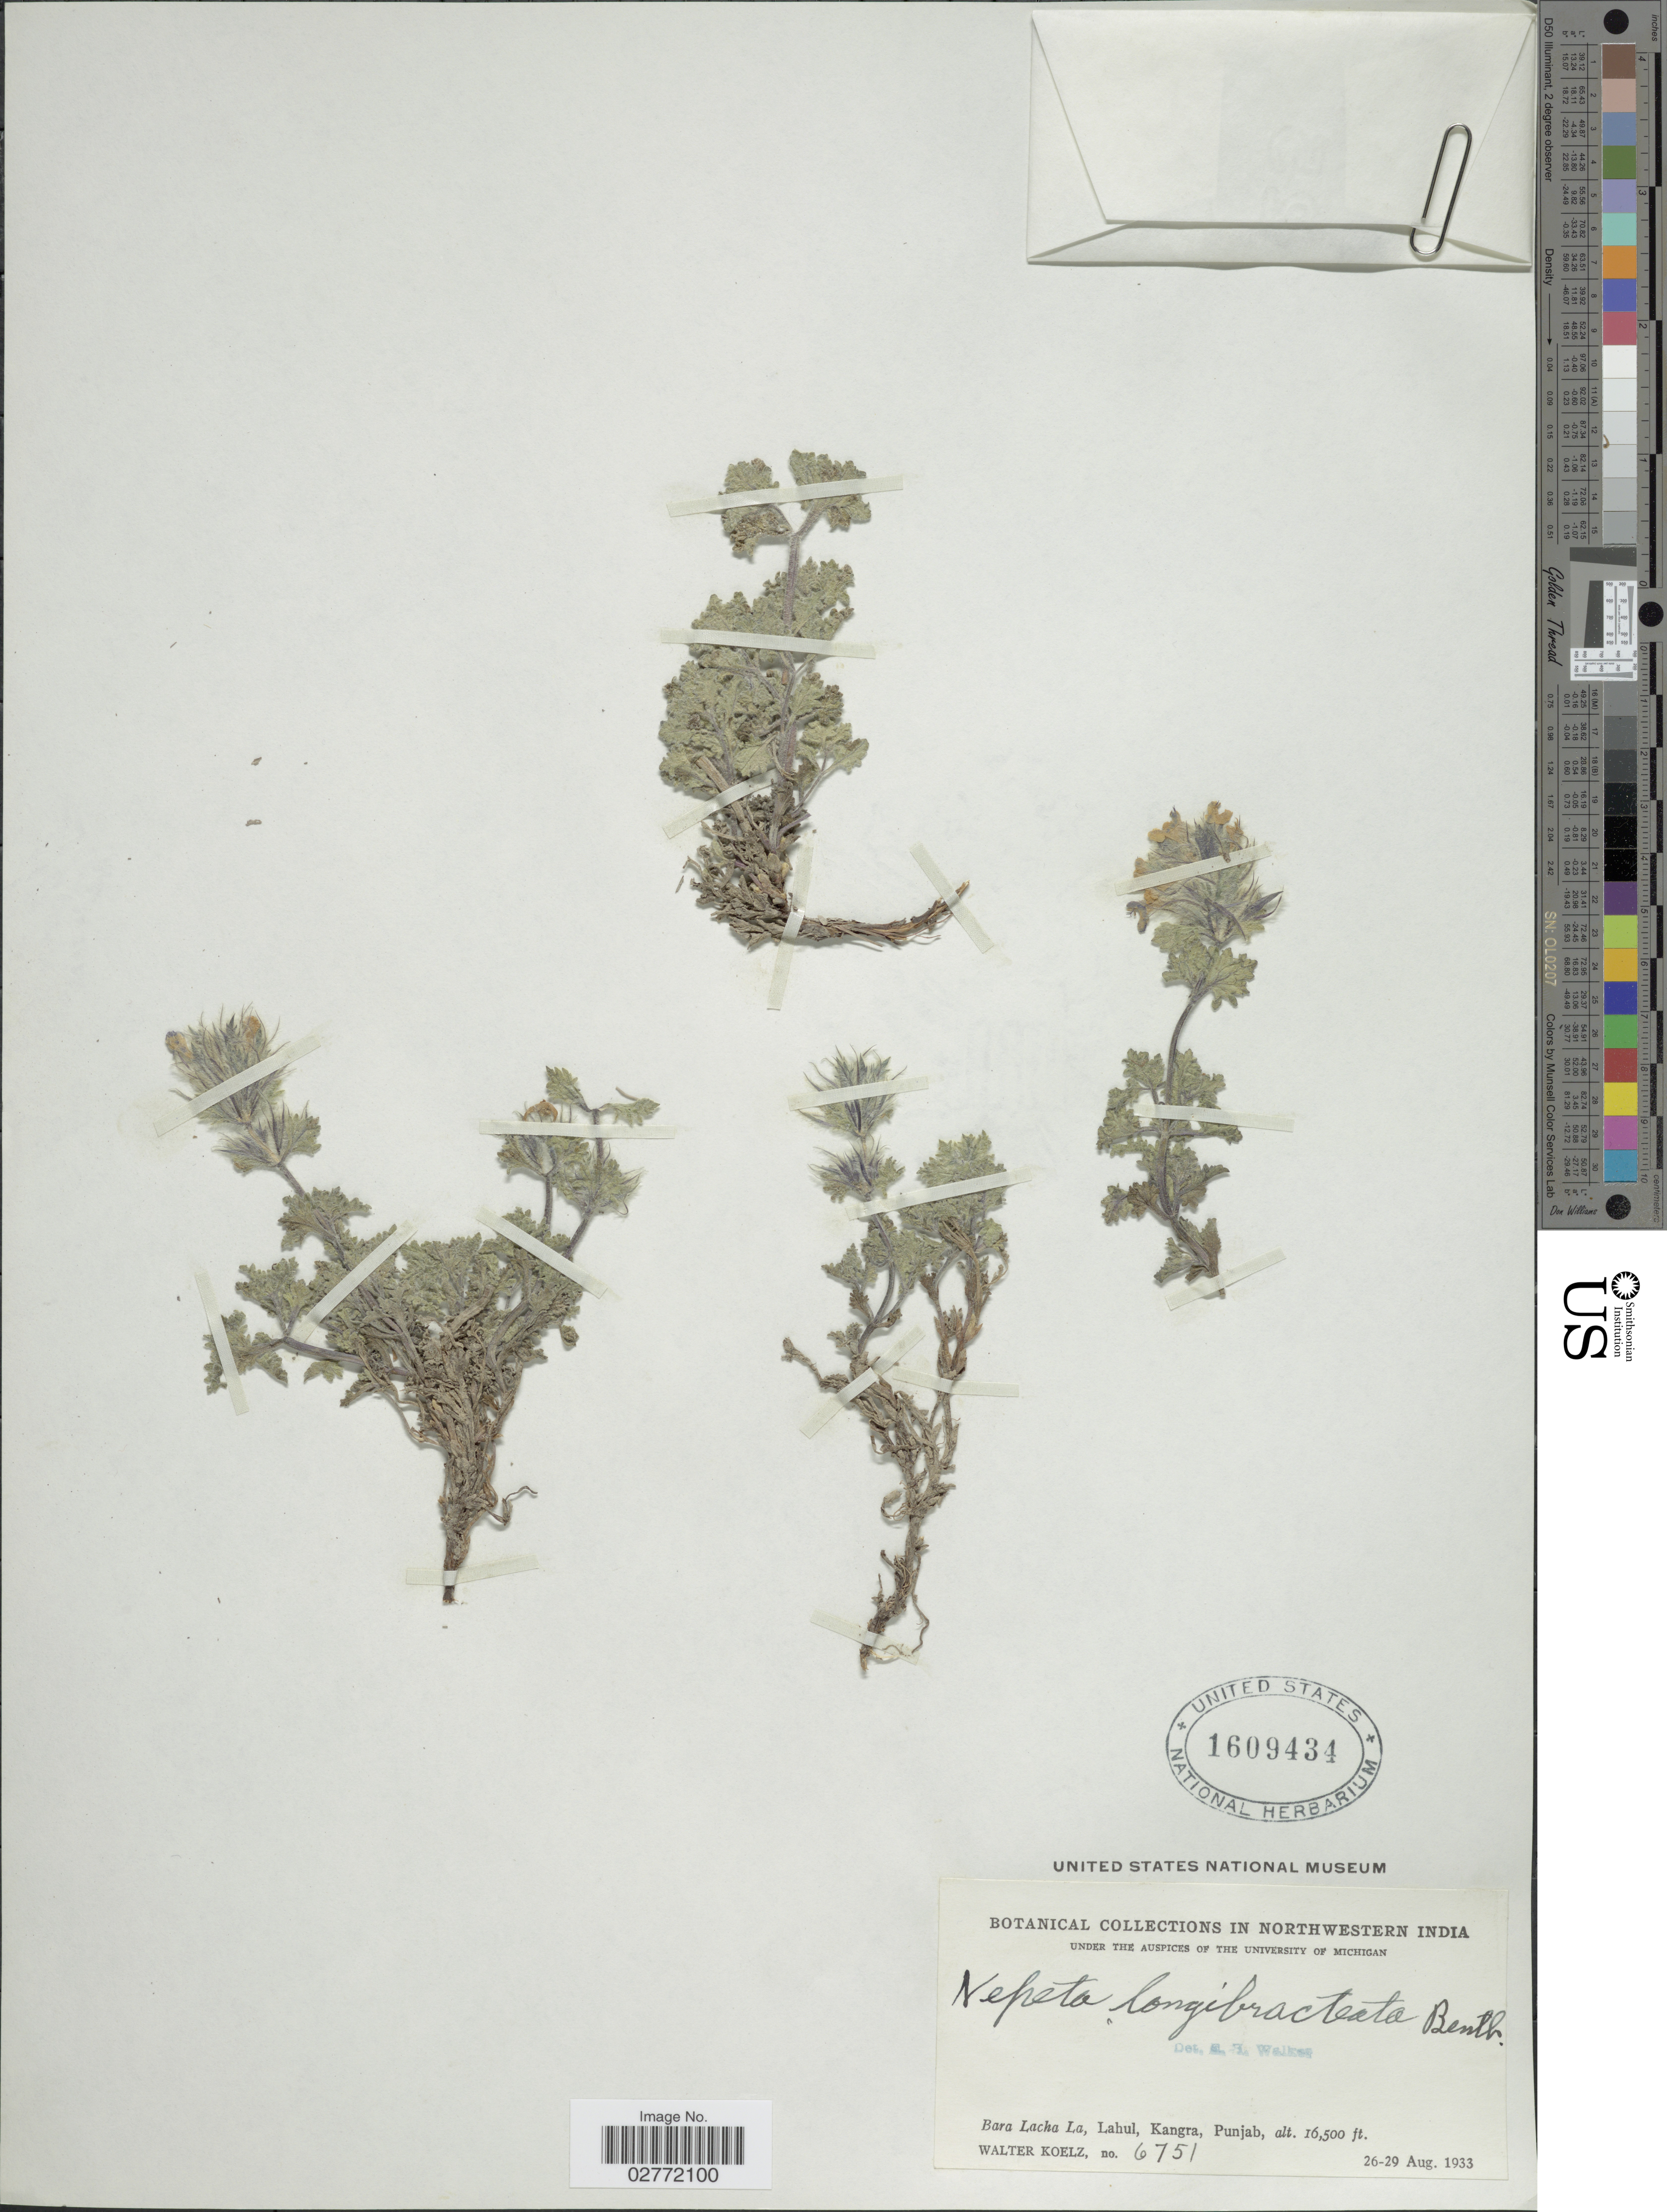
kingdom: Plantae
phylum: Tracheophyta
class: Magnoliopsida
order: Lamiales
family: Lamiaceae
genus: Nepeta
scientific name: Nepeta longibracteata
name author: Benth.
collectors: W. N. Koelz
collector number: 6751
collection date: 1933-08-26/1933-08-29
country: India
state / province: Punjab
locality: Northwestern India, Bara Lacha La, Lahul, Kangra.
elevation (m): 5029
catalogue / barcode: US 1609434